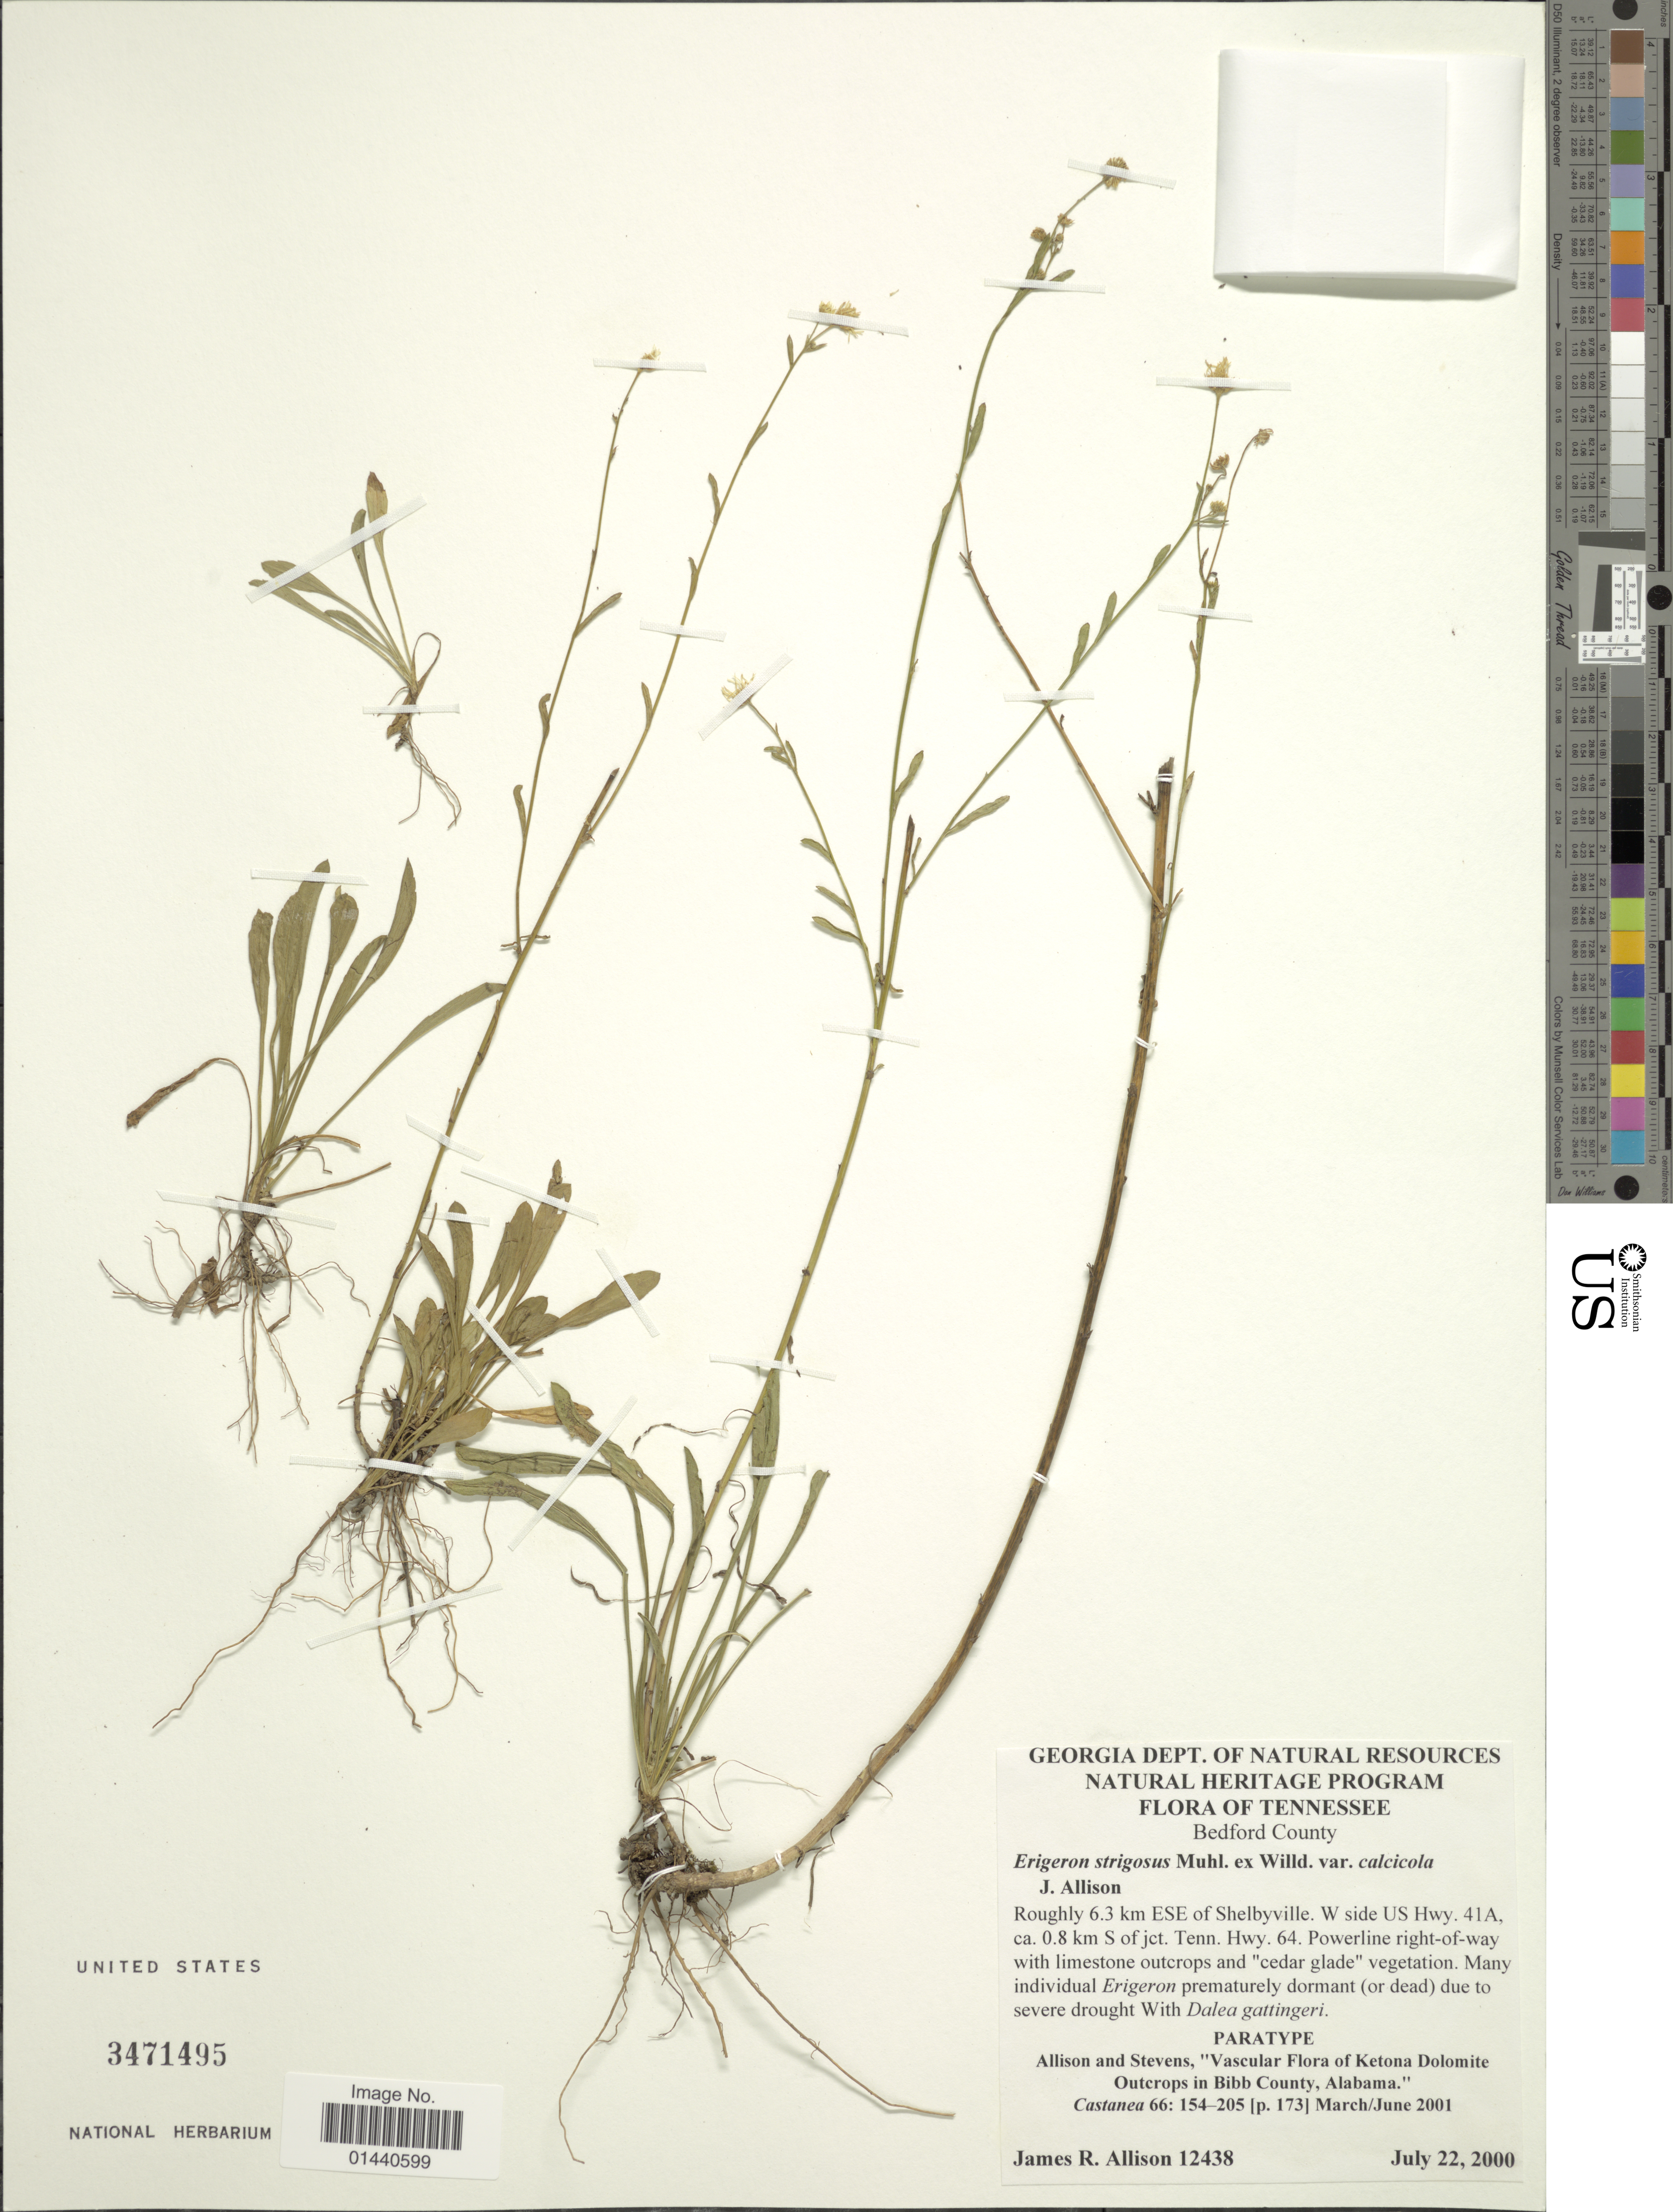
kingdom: Plantae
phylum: Tracheophyta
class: Magnoliopsida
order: Asterales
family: Asteraceae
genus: Erigeron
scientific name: Erigeron strigosus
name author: Muhl. ex Willd.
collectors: J. R. Allison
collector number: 12438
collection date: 2000-07-22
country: United States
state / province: Tennessee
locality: Bedford County. Roughly 6.3 km ESE of Shelbyville, W side US Hwy. 41A, ca. 0.8 km S of jct. Tenn. Hwy. 64.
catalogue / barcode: US 3471495